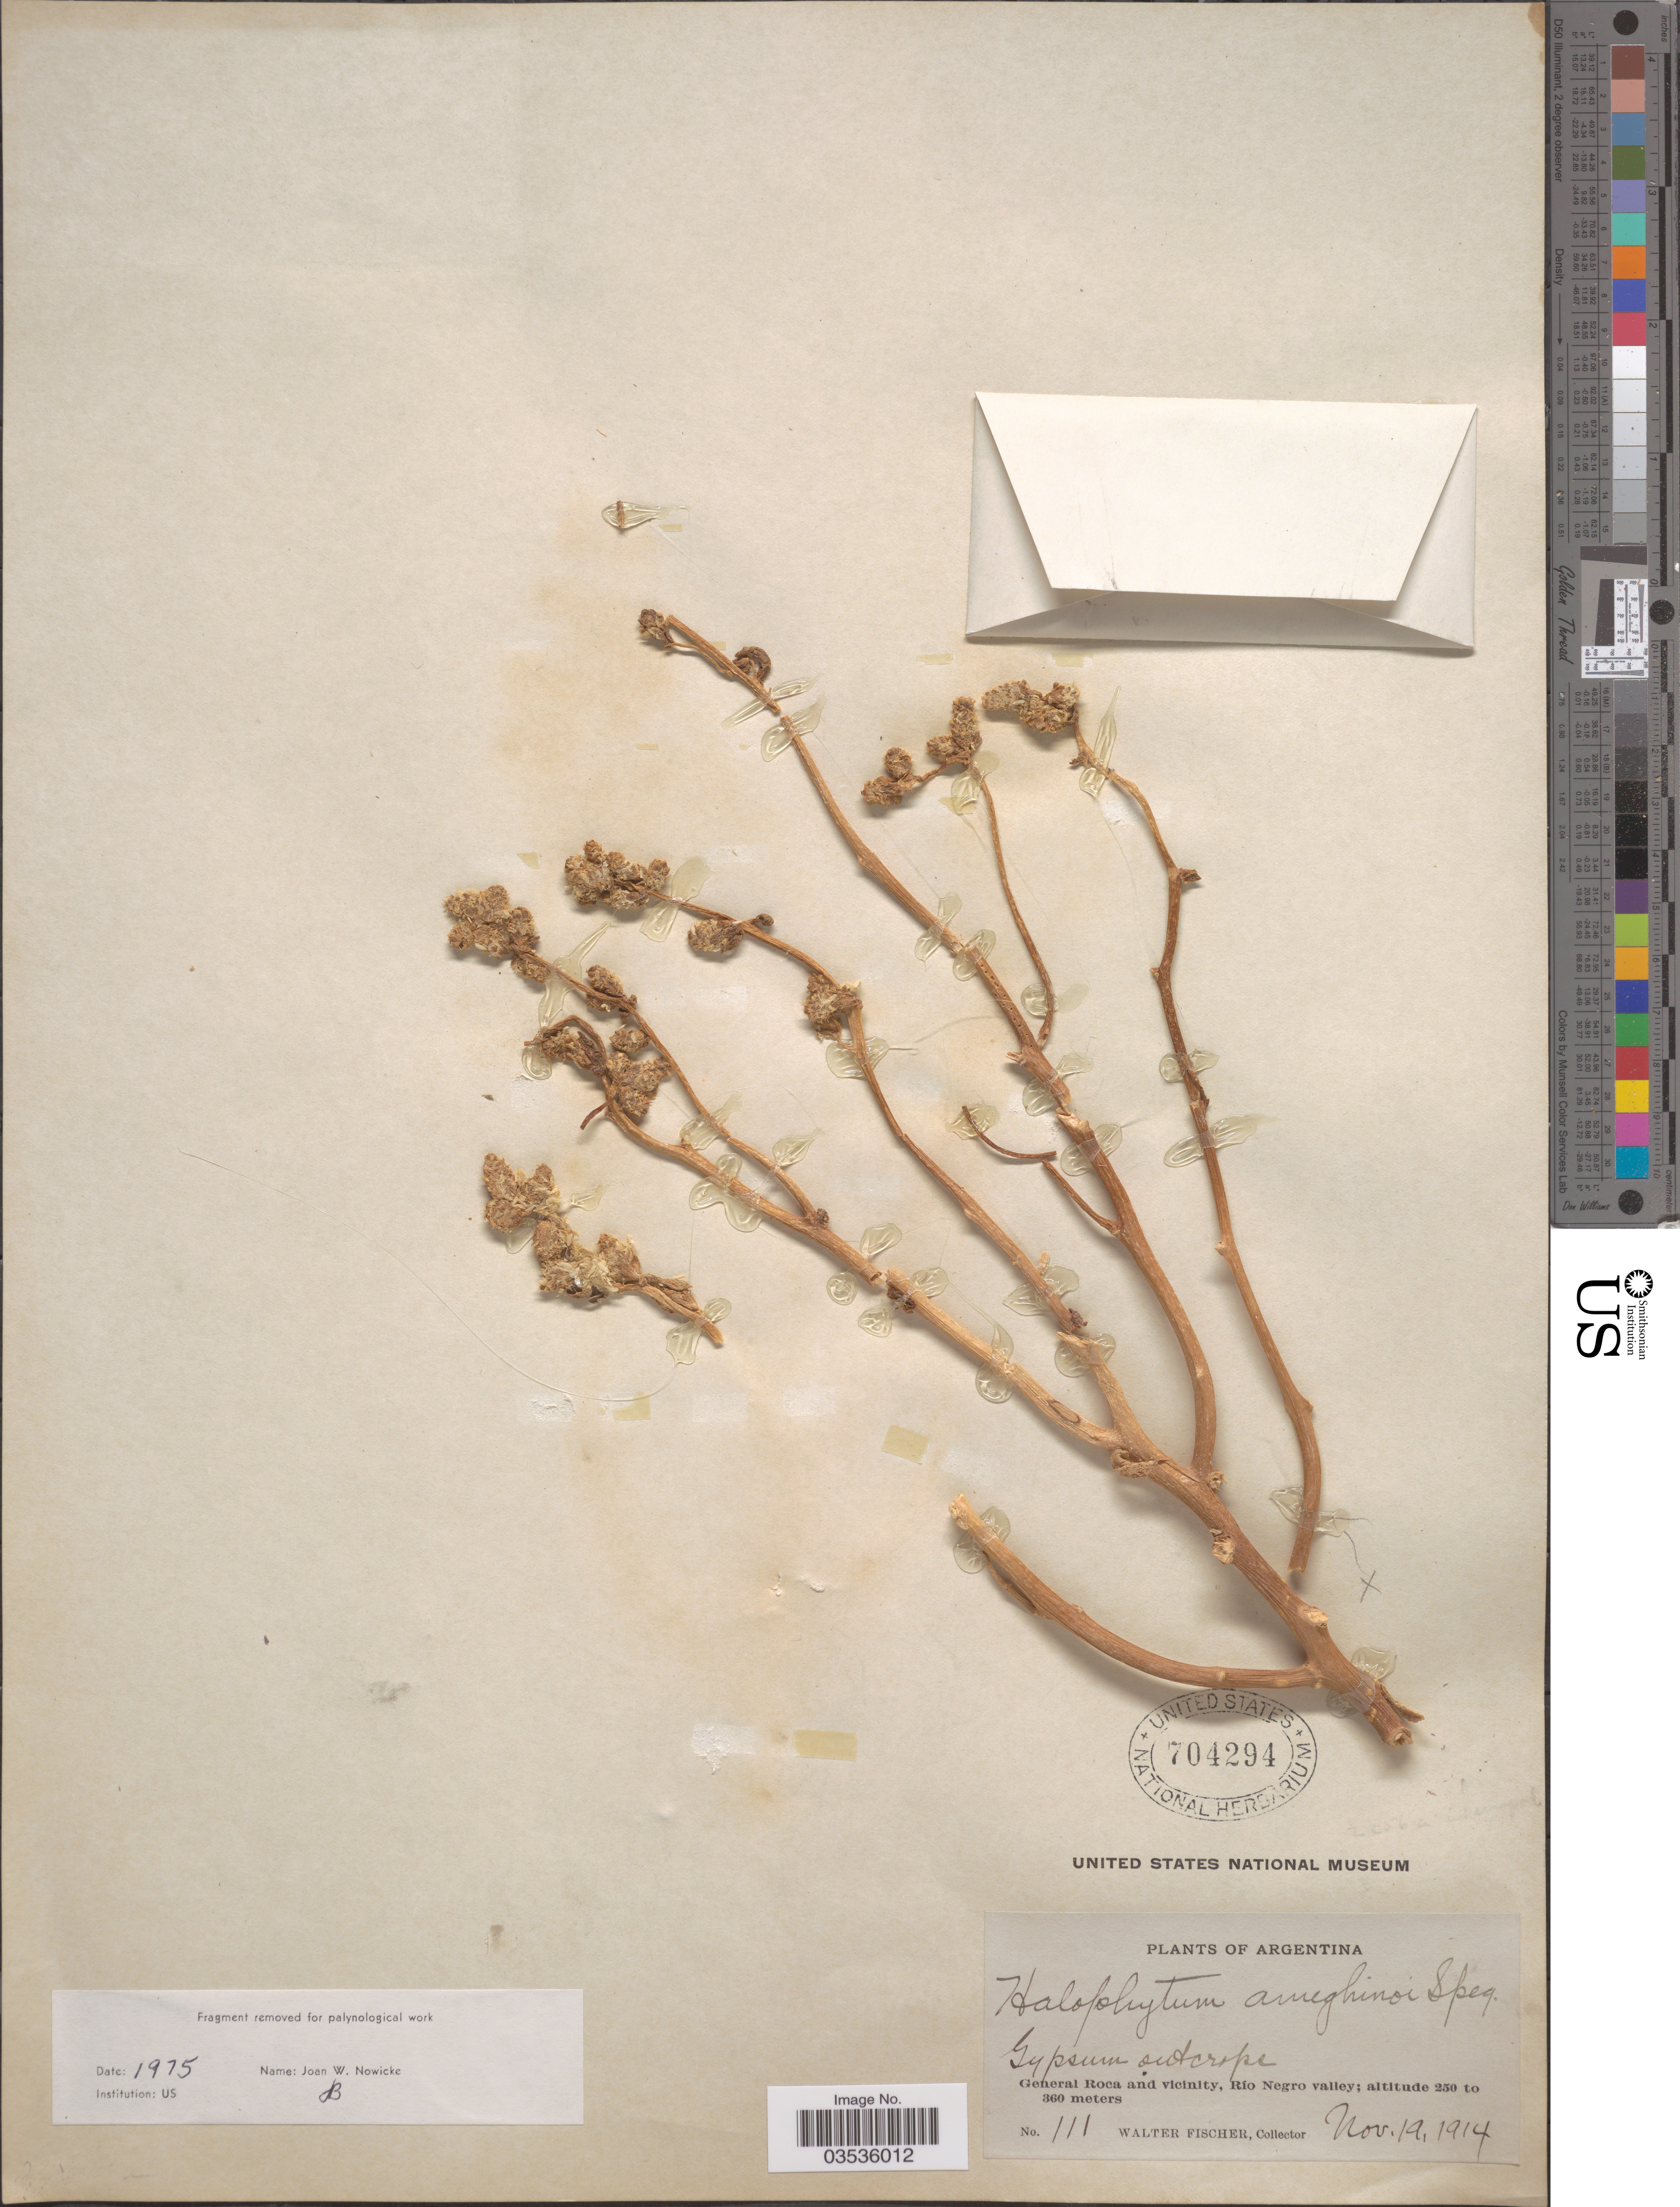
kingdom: Plantae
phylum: Tracheophyta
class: Magnoliopsida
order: Caryophyllales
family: Halophytaceae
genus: Halophytum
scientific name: Halophytum sp.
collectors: W. Fischer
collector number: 111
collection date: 1914-11-19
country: Argentina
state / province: Rio Negro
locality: General Roca and vicinity, Río Negro valley.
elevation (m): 250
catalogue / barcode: US 704294